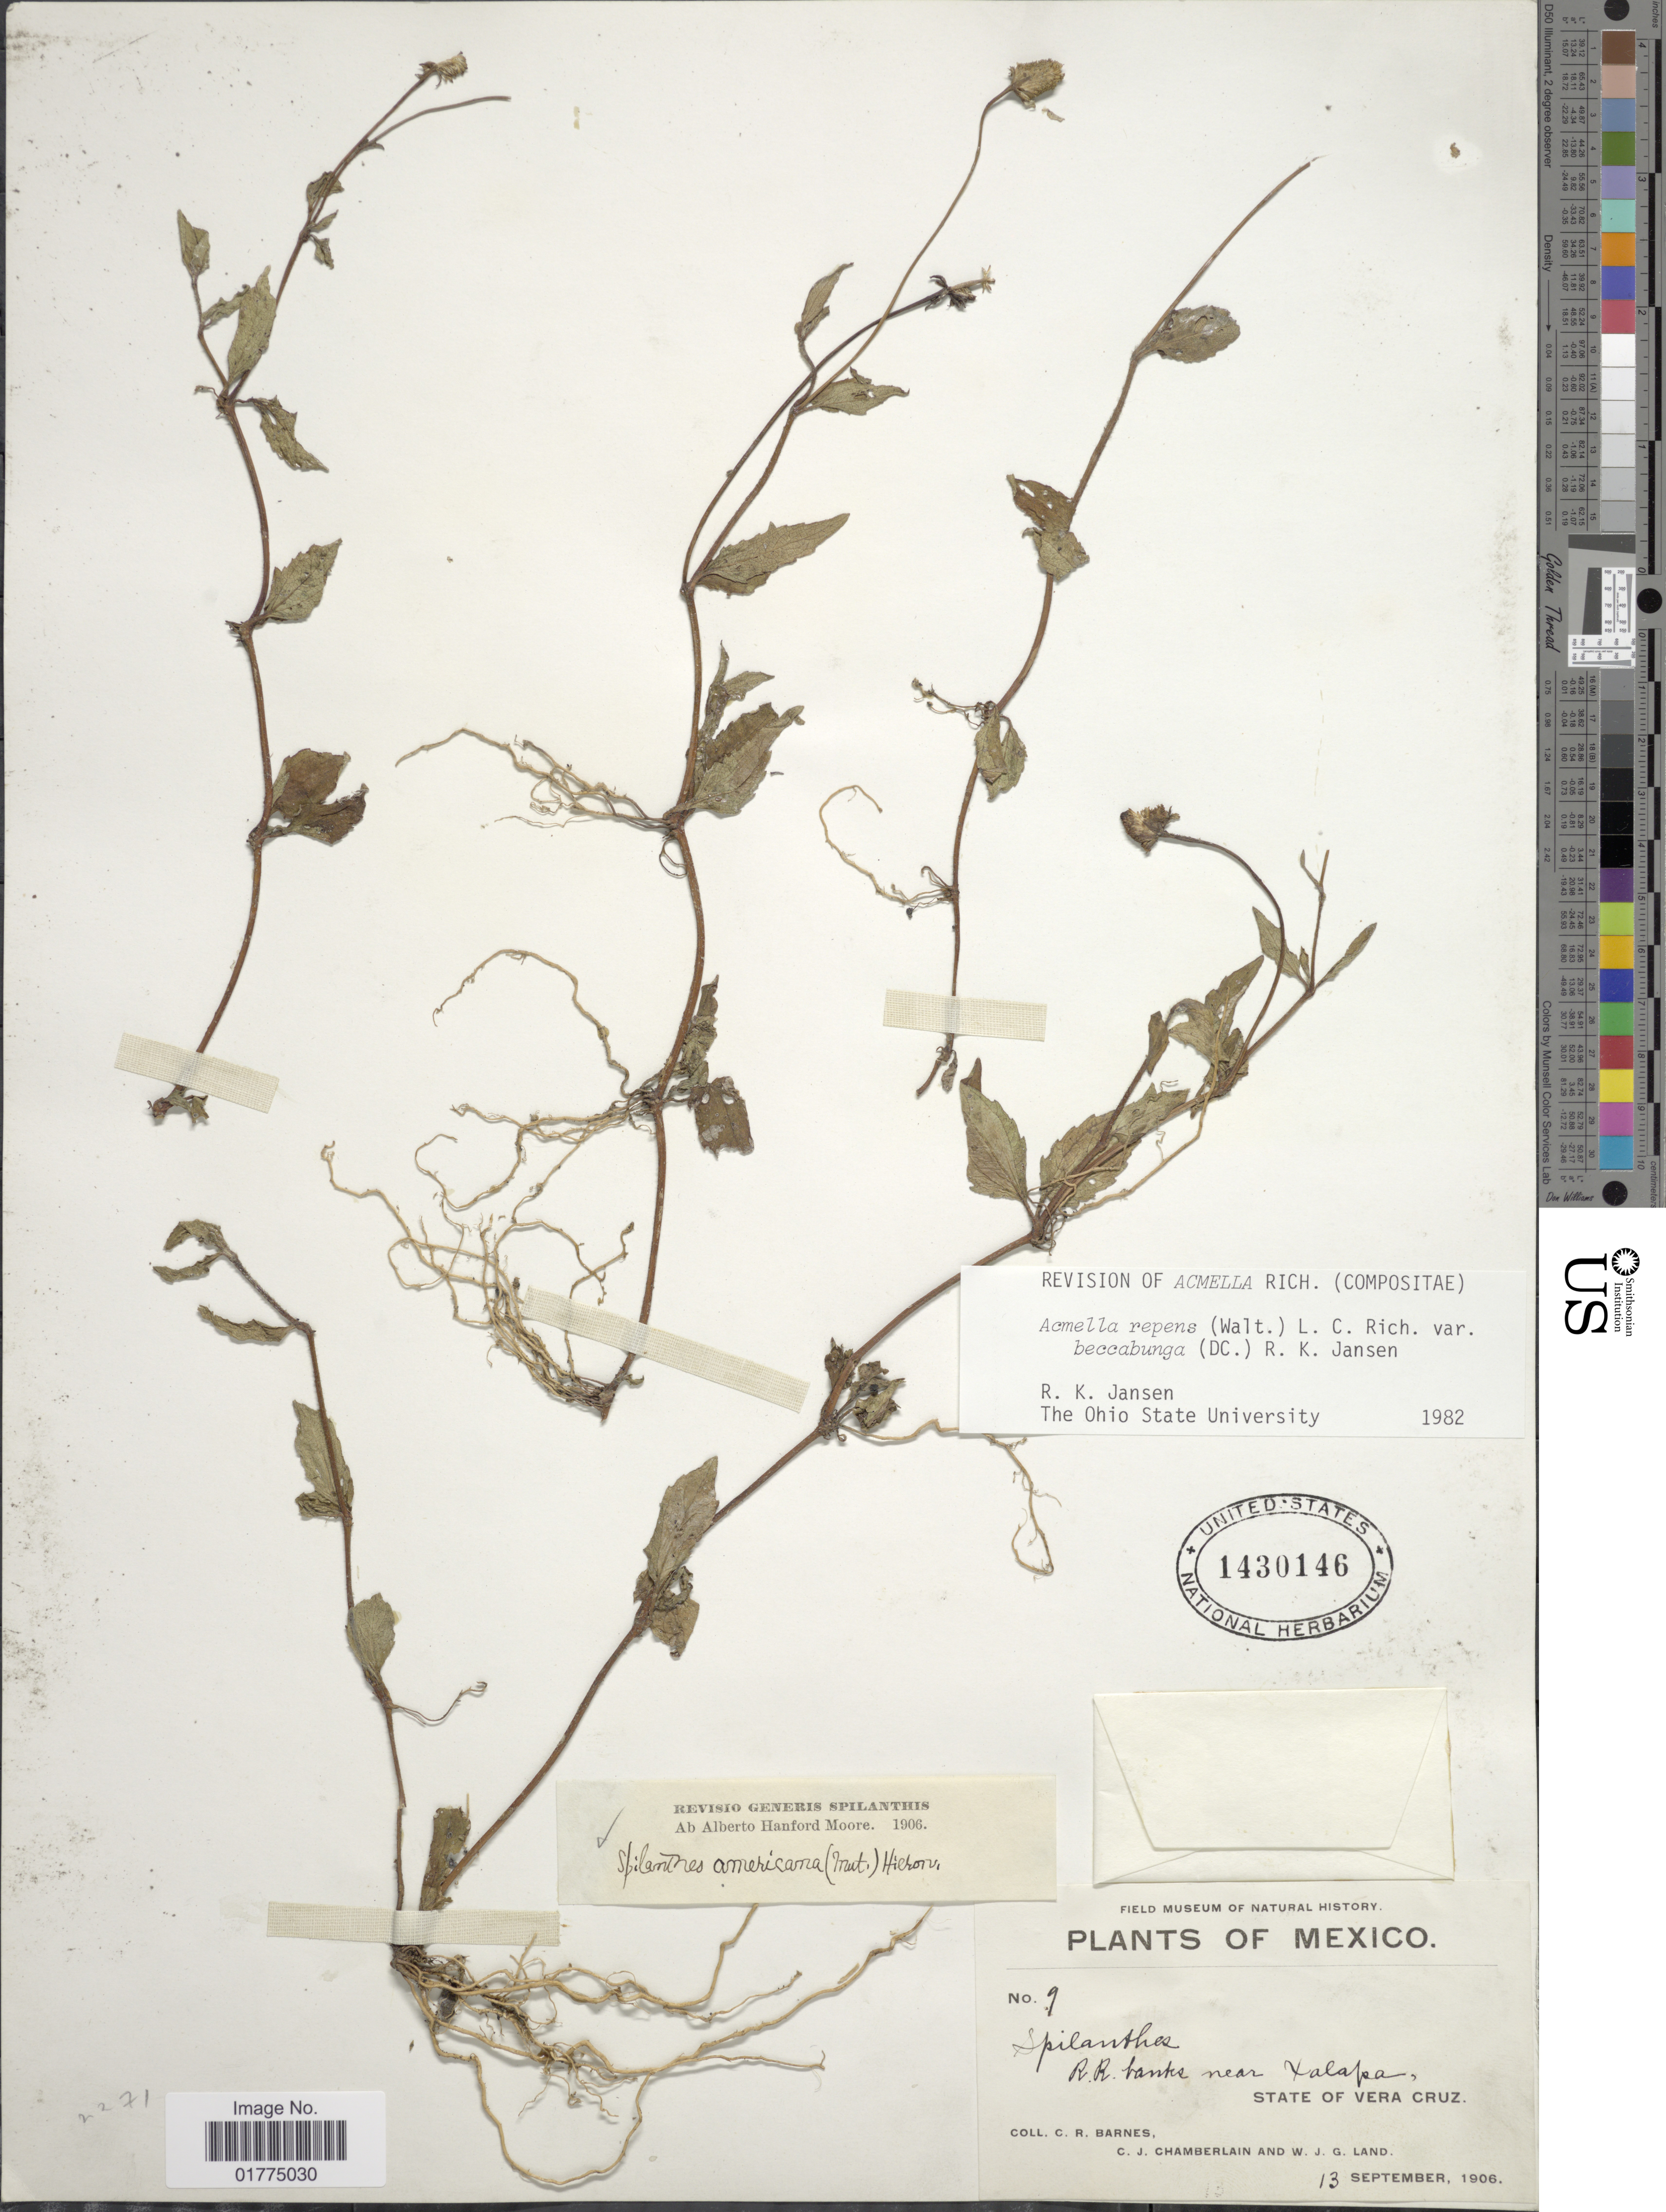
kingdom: Plantae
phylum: Tracheophyta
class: Magnoliopsida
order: Asterales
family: Asteraceae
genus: Acmella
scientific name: Acmella repens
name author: (Walter) Rich.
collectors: C. R. Barnes, C. Chamberlain & W. J. G. Land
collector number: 9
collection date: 1906-09-13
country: Mexico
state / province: Veracruz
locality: R.R. banks near Xalapa, State of Vera Cruz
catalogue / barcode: US 1430146